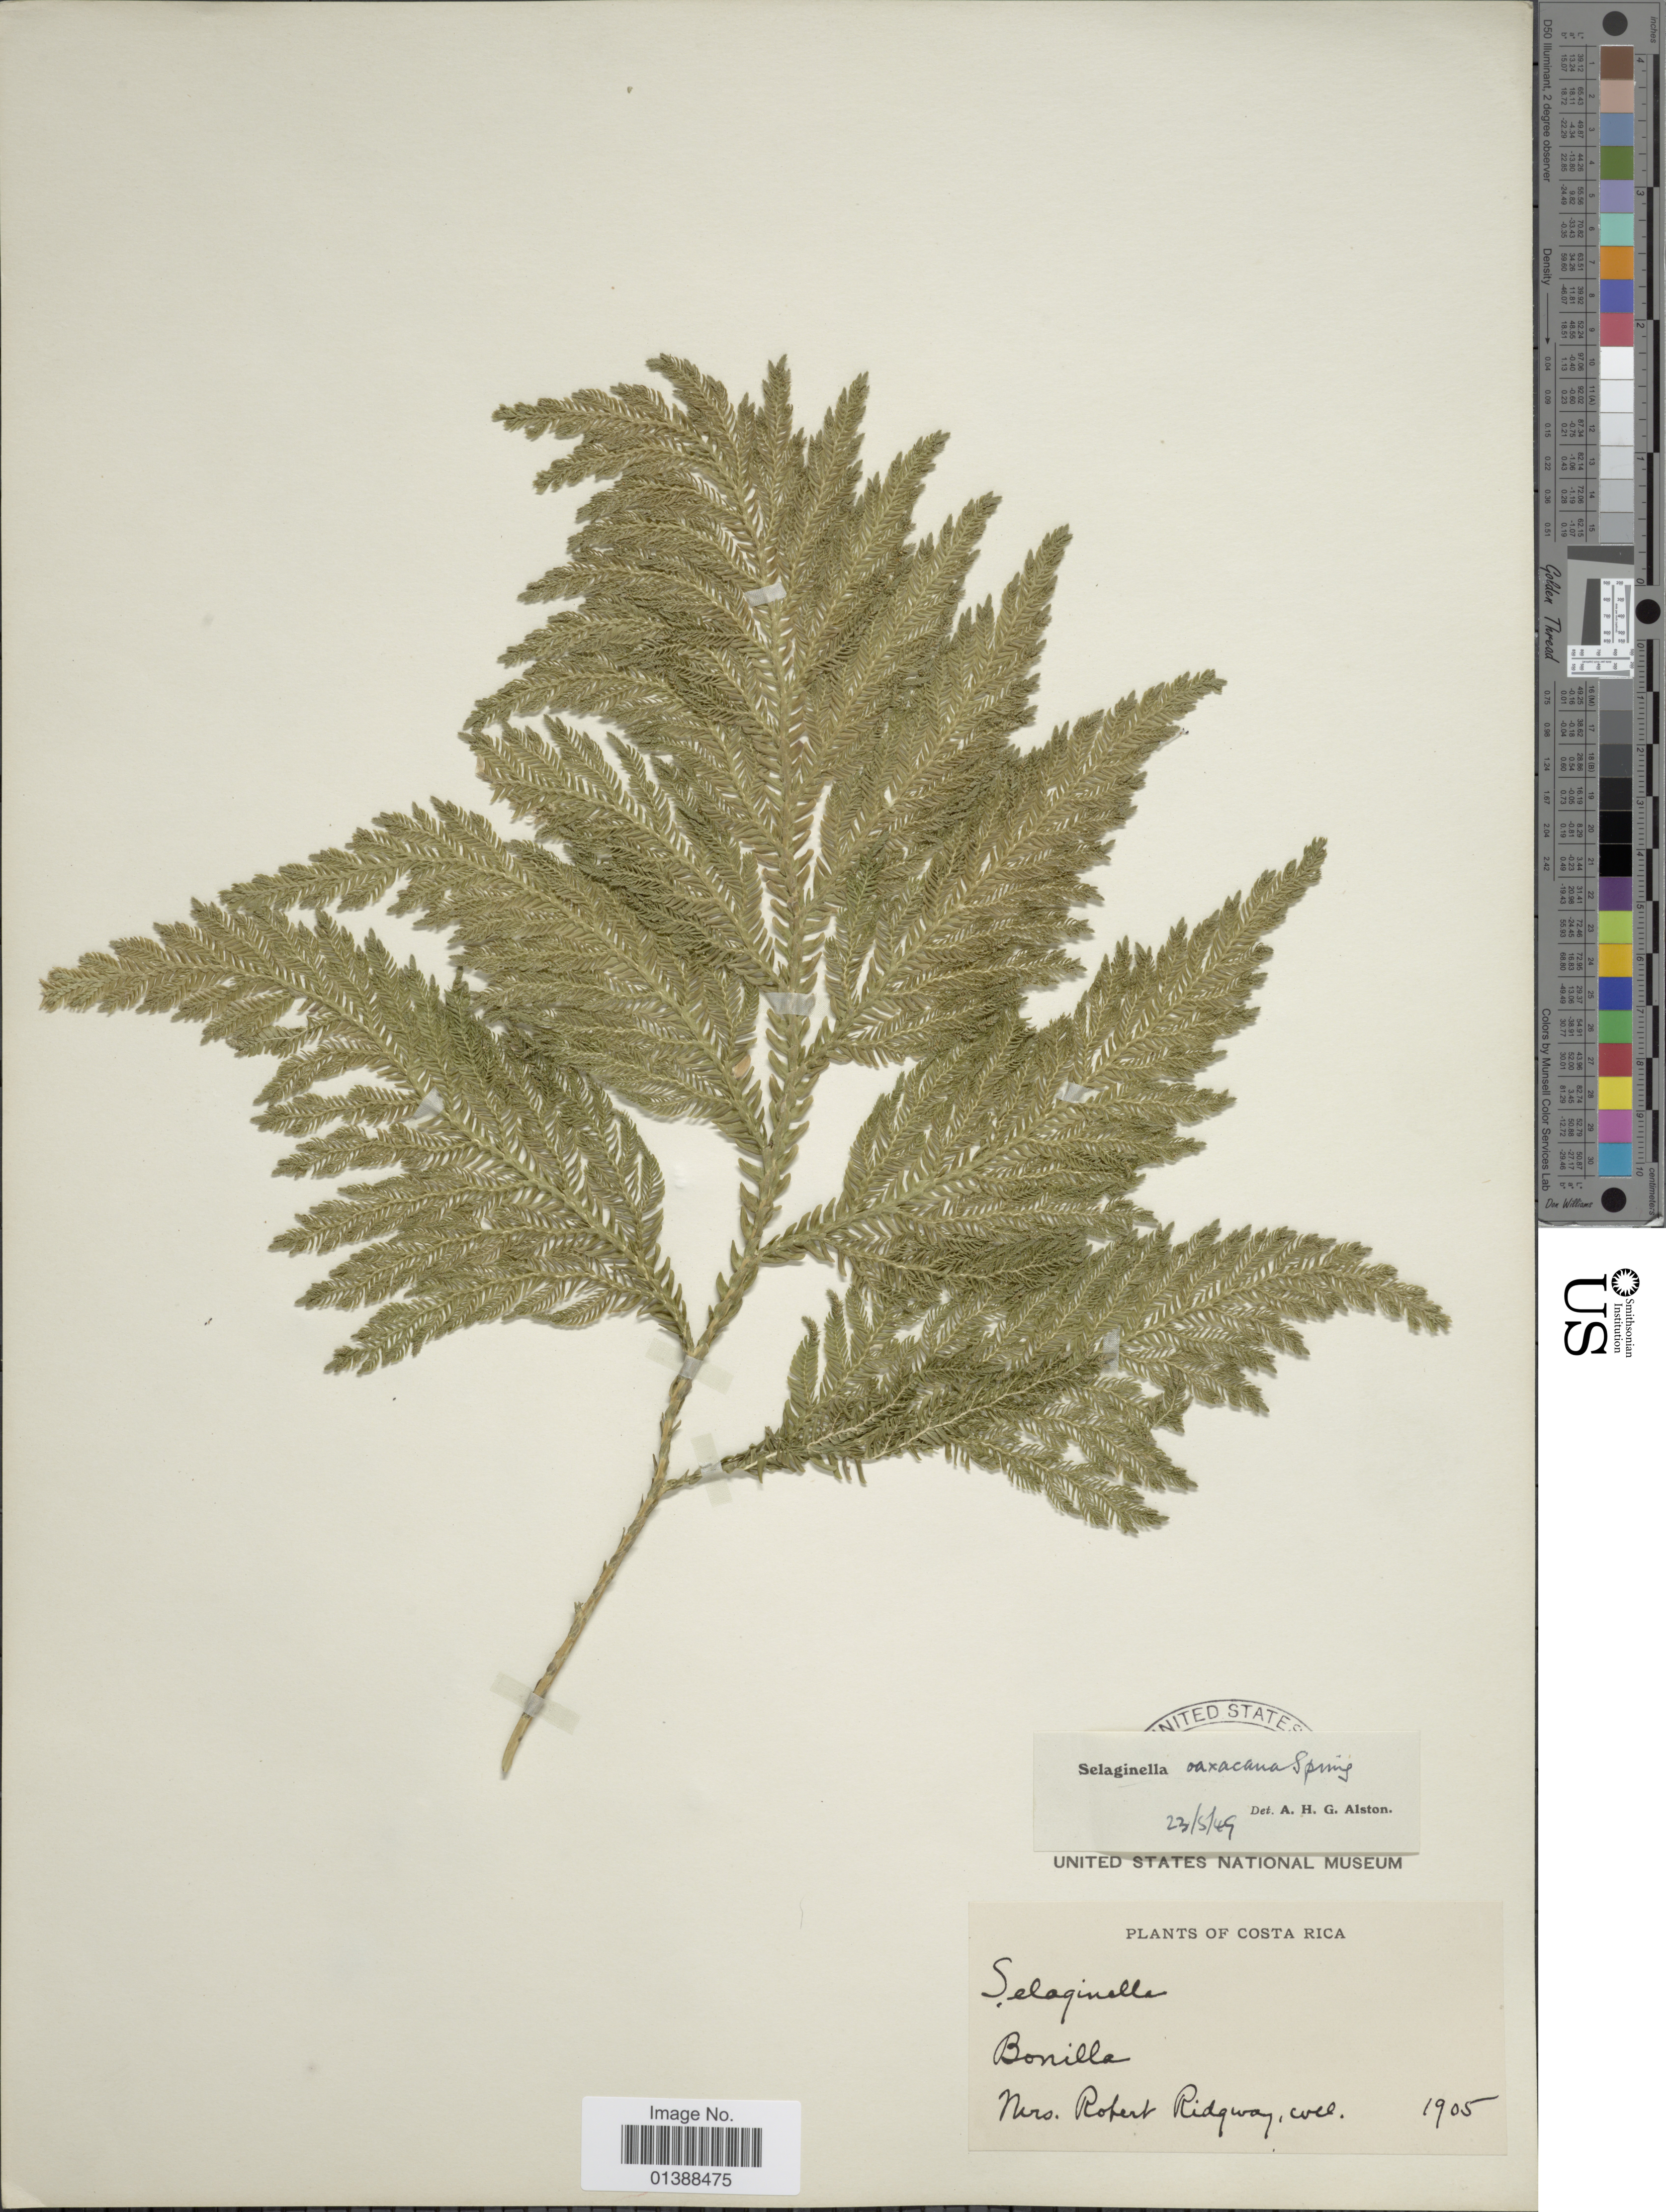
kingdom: Plantae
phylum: Tracheophyta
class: Lycopodiopsida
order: Selaginellales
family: Selaginellaceae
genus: Selaginella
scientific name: Selaginella oaxacana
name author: Spring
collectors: R. Ridgway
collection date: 1905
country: Costa Rica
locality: Bonilla